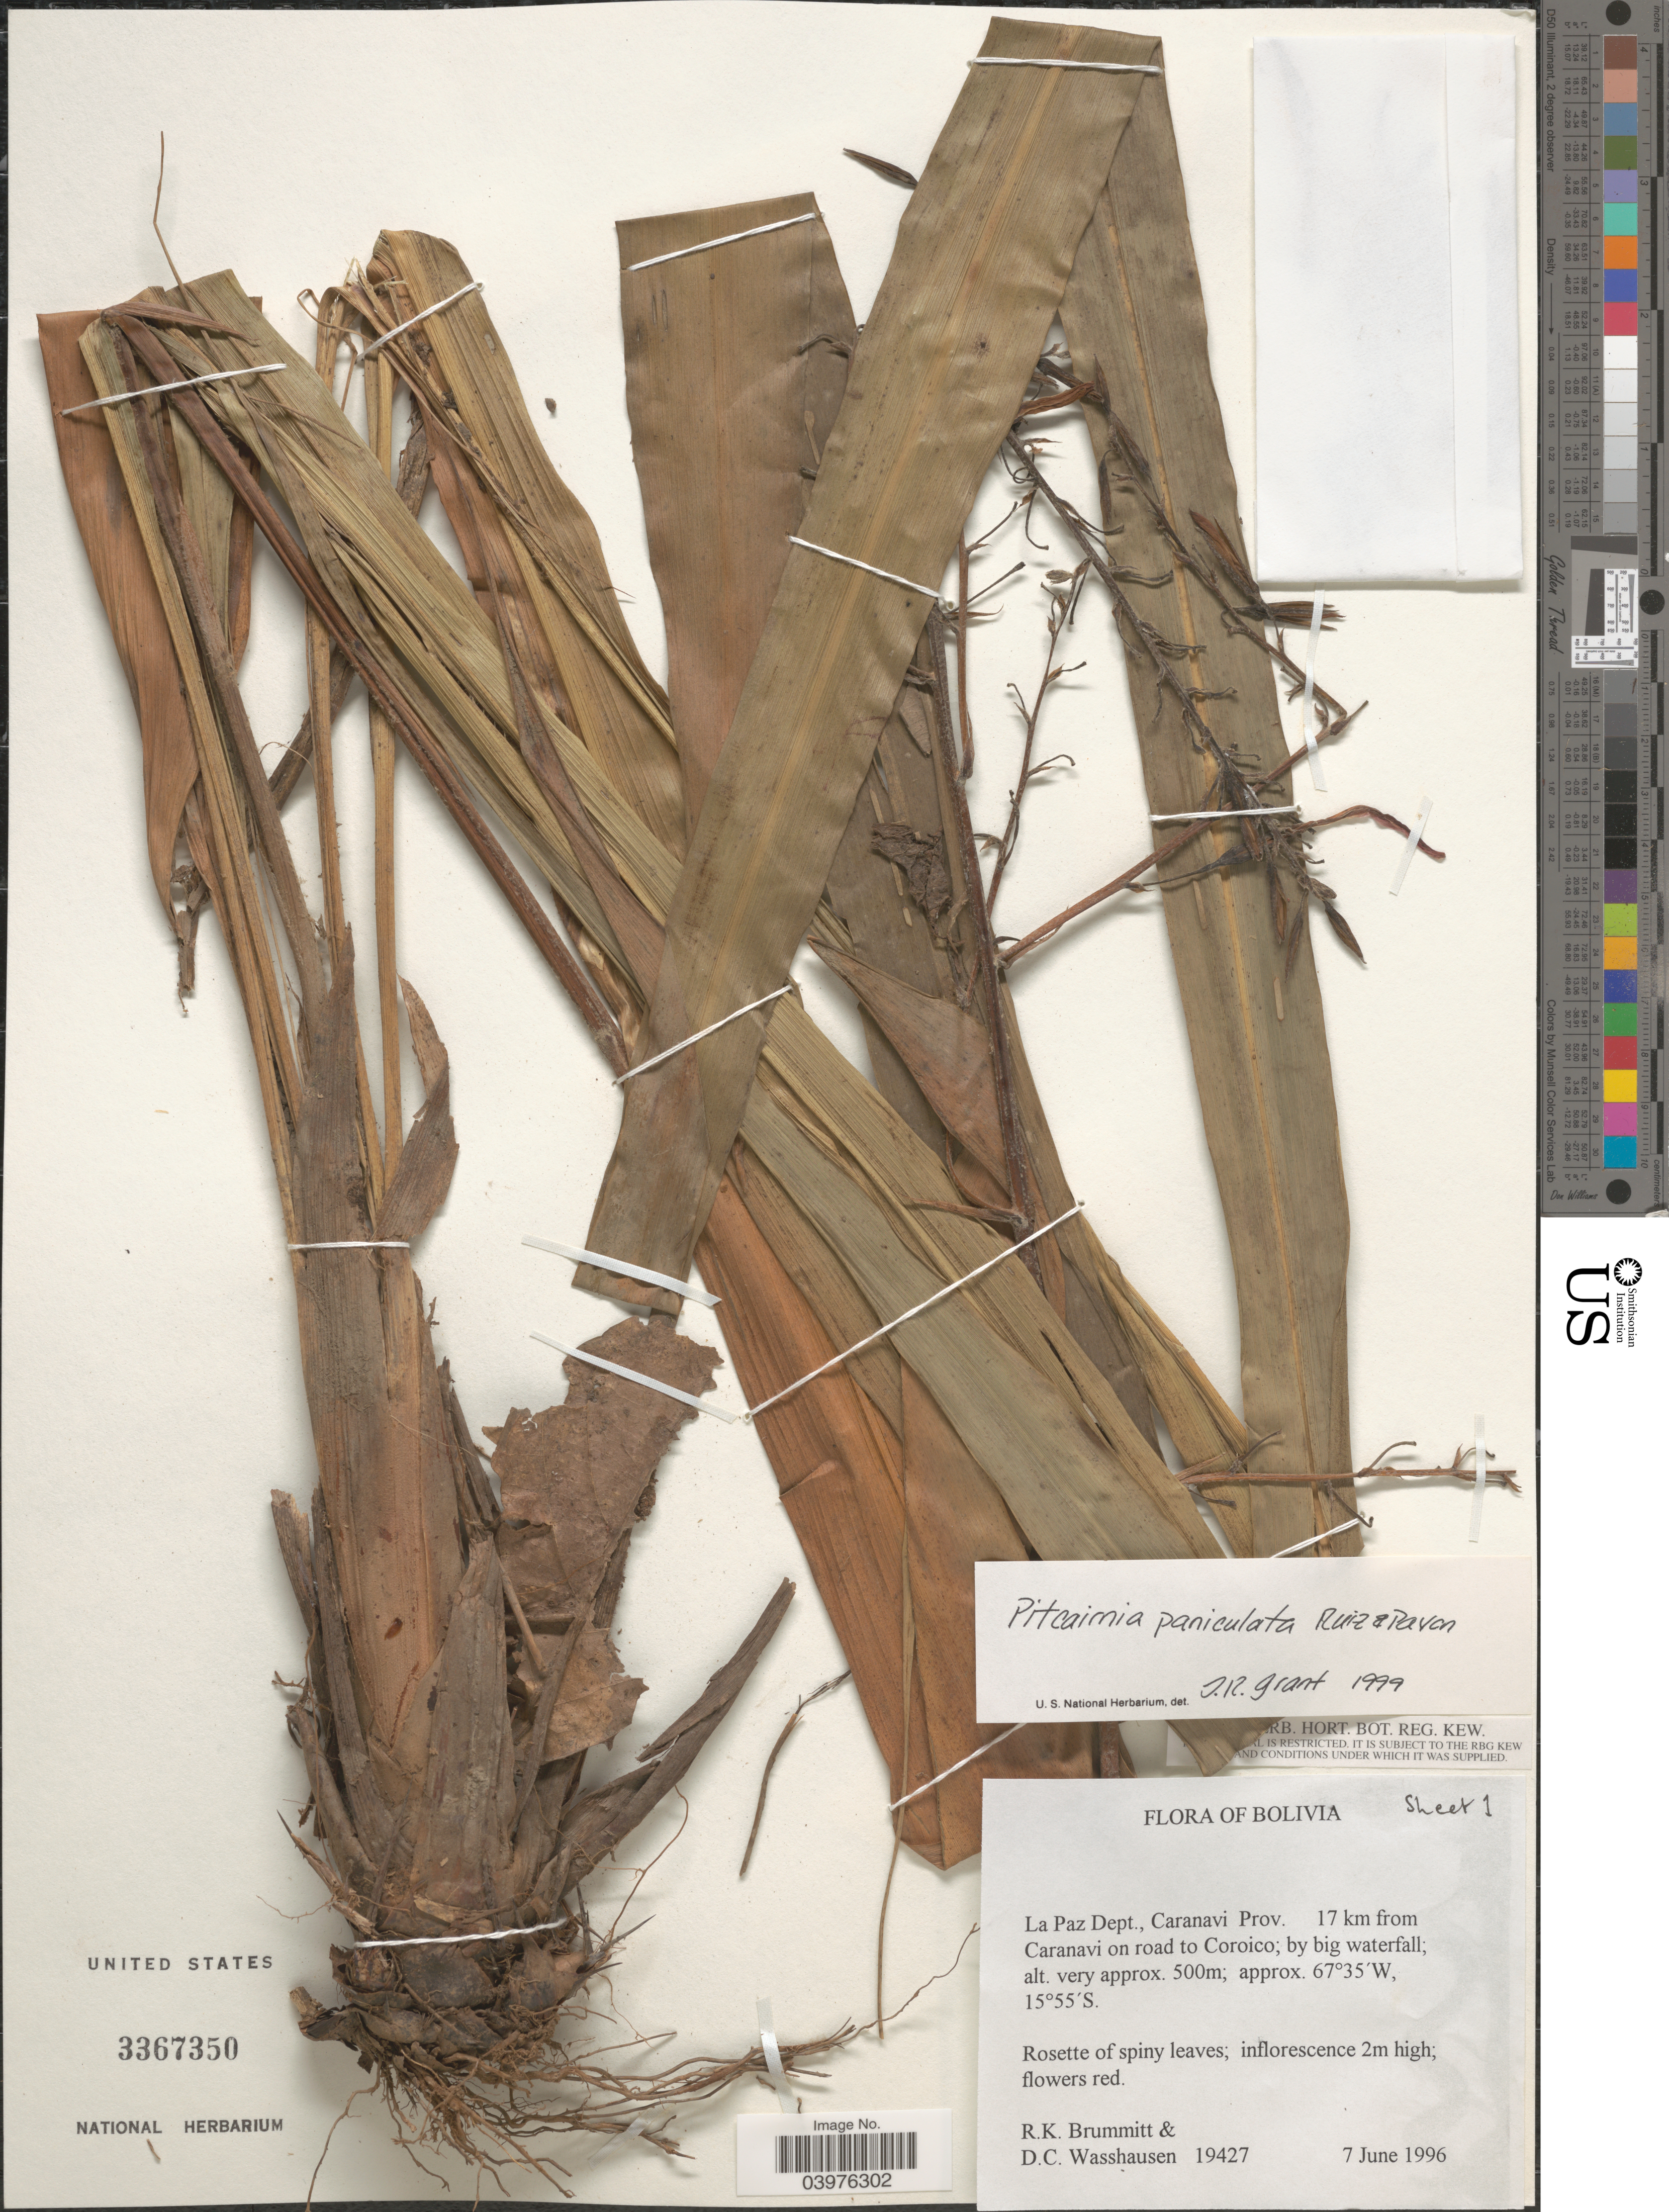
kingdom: Plantae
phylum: Tracheophyta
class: Liliopsida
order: Poales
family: Bromeliaceae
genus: Pitcairnia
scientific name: Pitcairnia paniculata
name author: (Ruiz & Pav.) Ruiz & Pav.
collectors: R. K. Brummitt & D. C. Wasshausen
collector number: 19427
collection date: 1996-06-07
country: Bolivia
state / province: La Paz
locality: La Paz Dept., Caranavi Prov. 17 km from Caranavi on road to Coroico; by big waterfall.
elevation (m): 500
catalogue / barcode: US 3367350